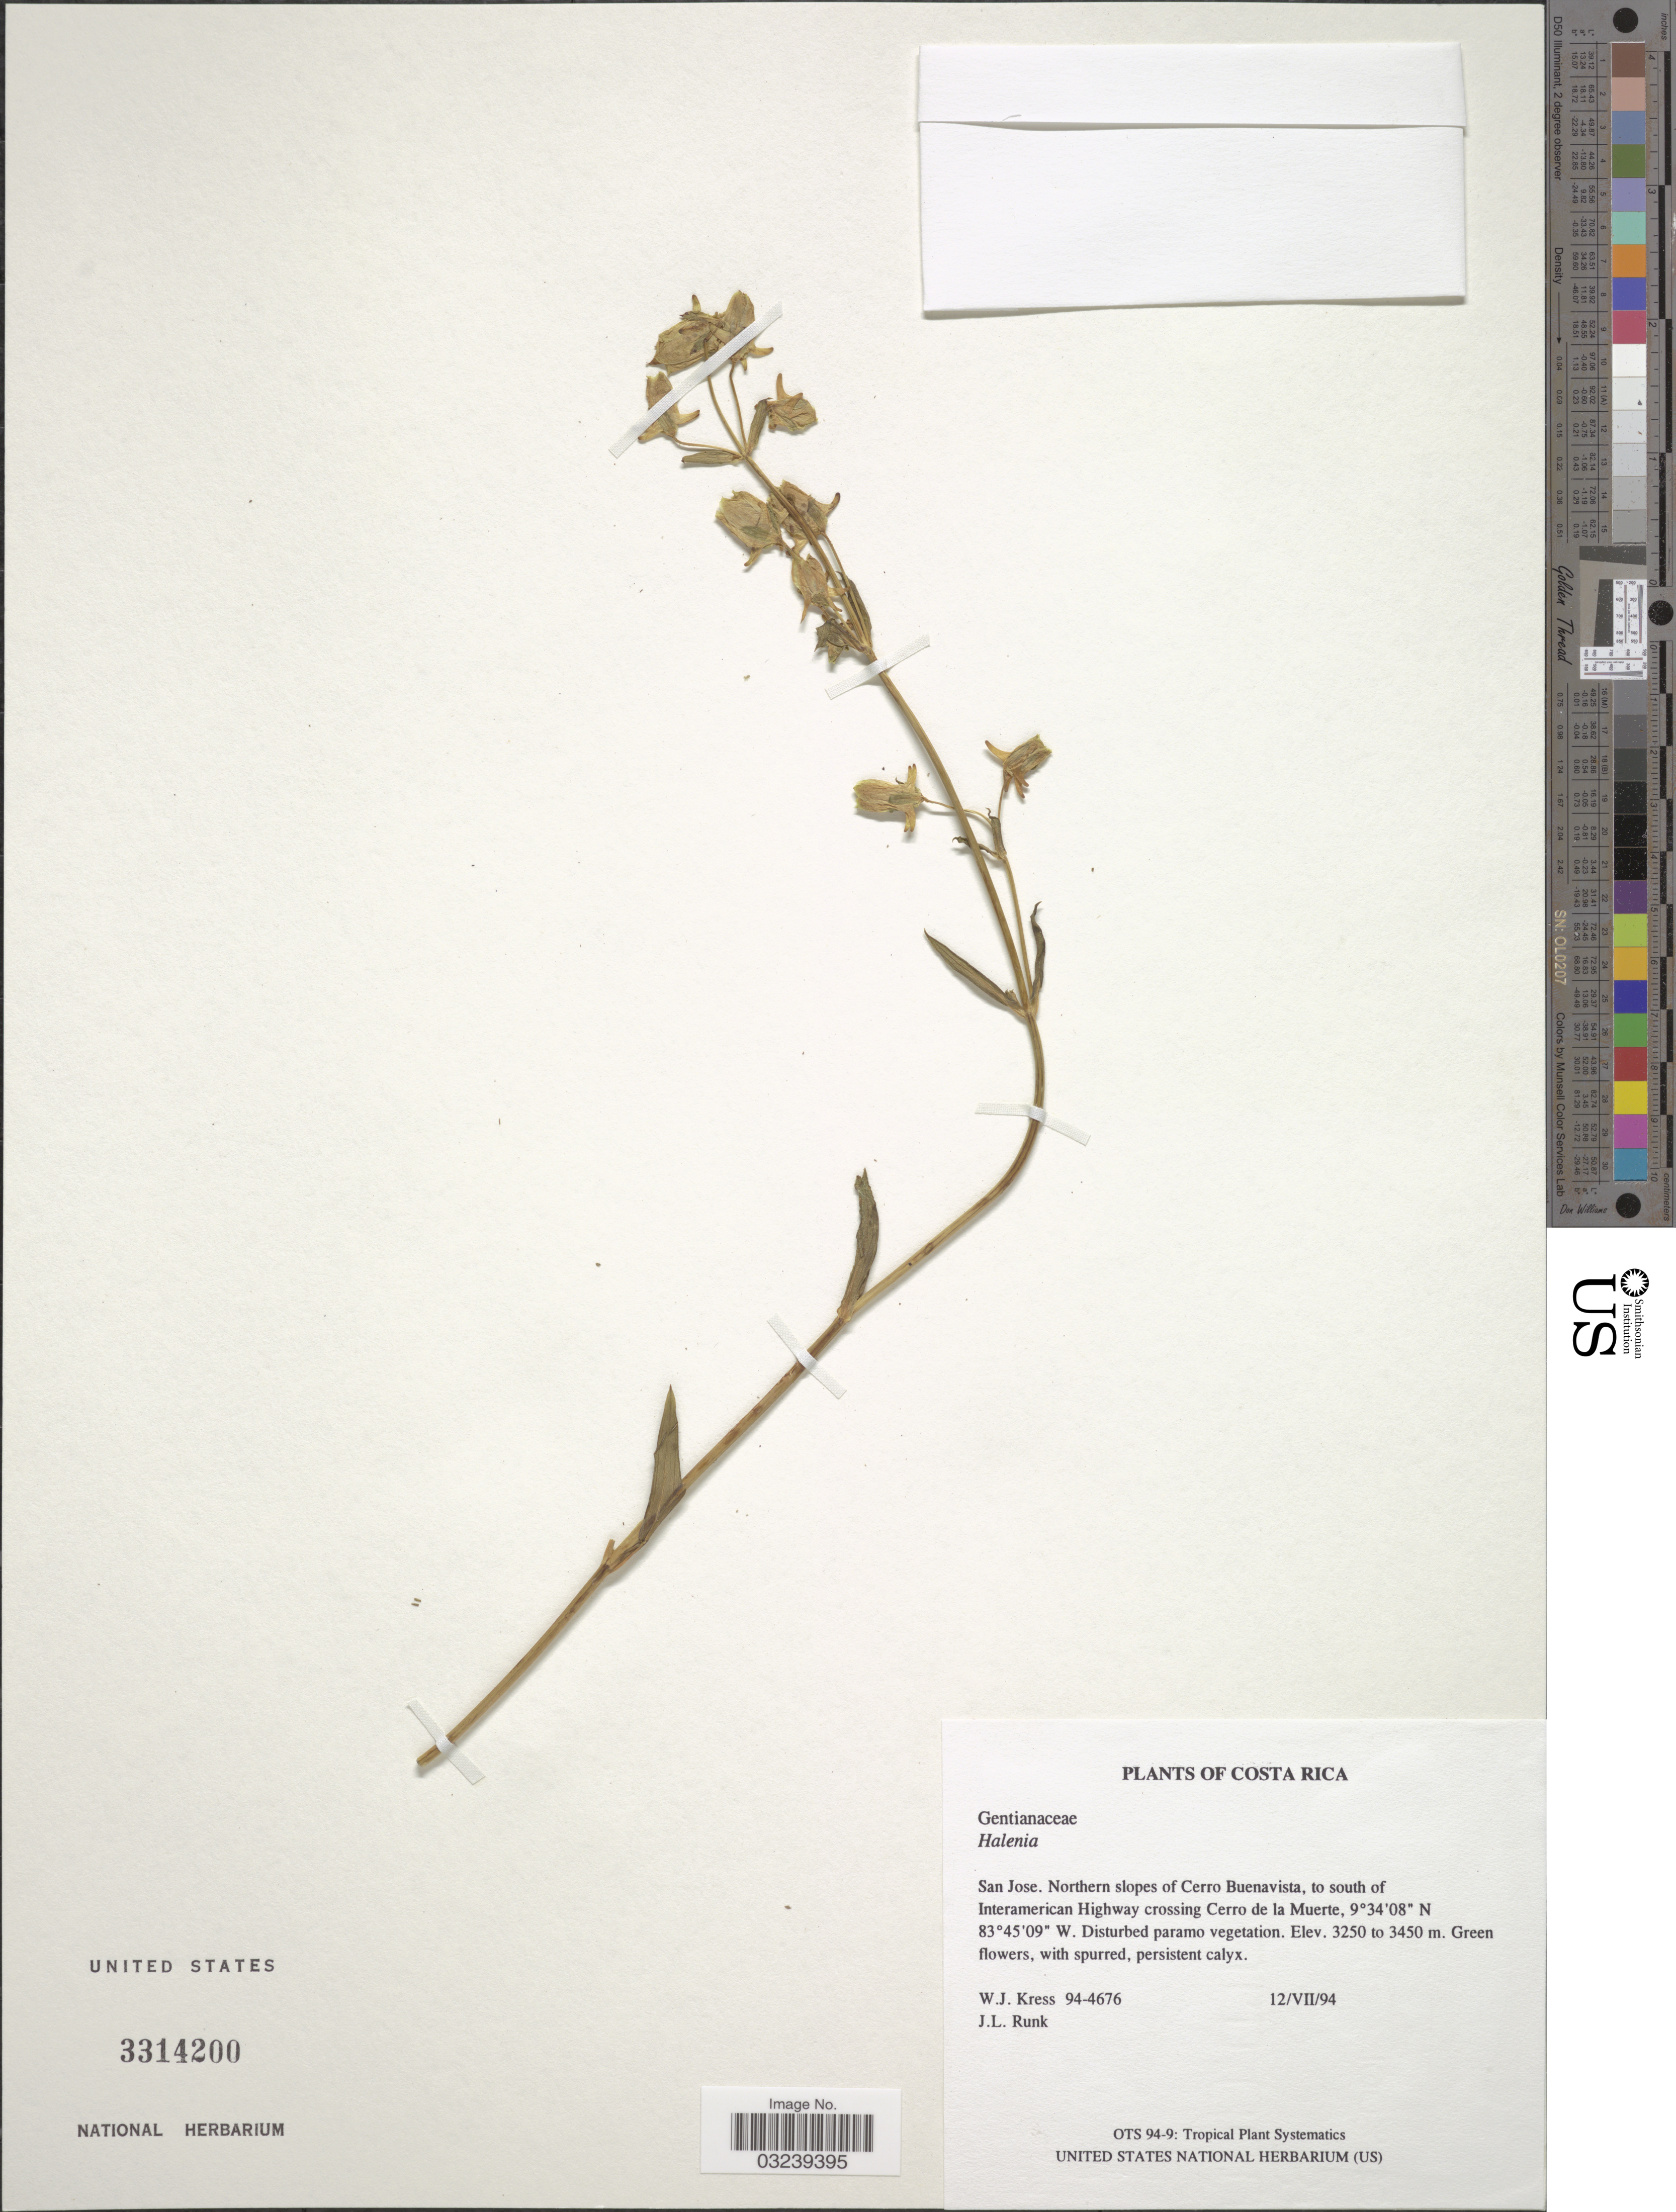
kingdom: Plantae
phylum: Tracheophyta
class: Magnoliopsida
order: Gentianales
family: Gentianaceae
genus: Halenia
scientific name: Halenia sp.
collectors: W. J. Kress & Runk, J. L.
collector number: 94-4676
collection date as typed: Transcribed d/m/y: 12/7/94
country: Costa Rica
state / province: San José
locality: Northern slopes of Cerro Buena Vista, to south of Interamerican Highway crossing Cerro de la Muerte.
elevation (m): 3250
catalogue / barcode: US 3314200